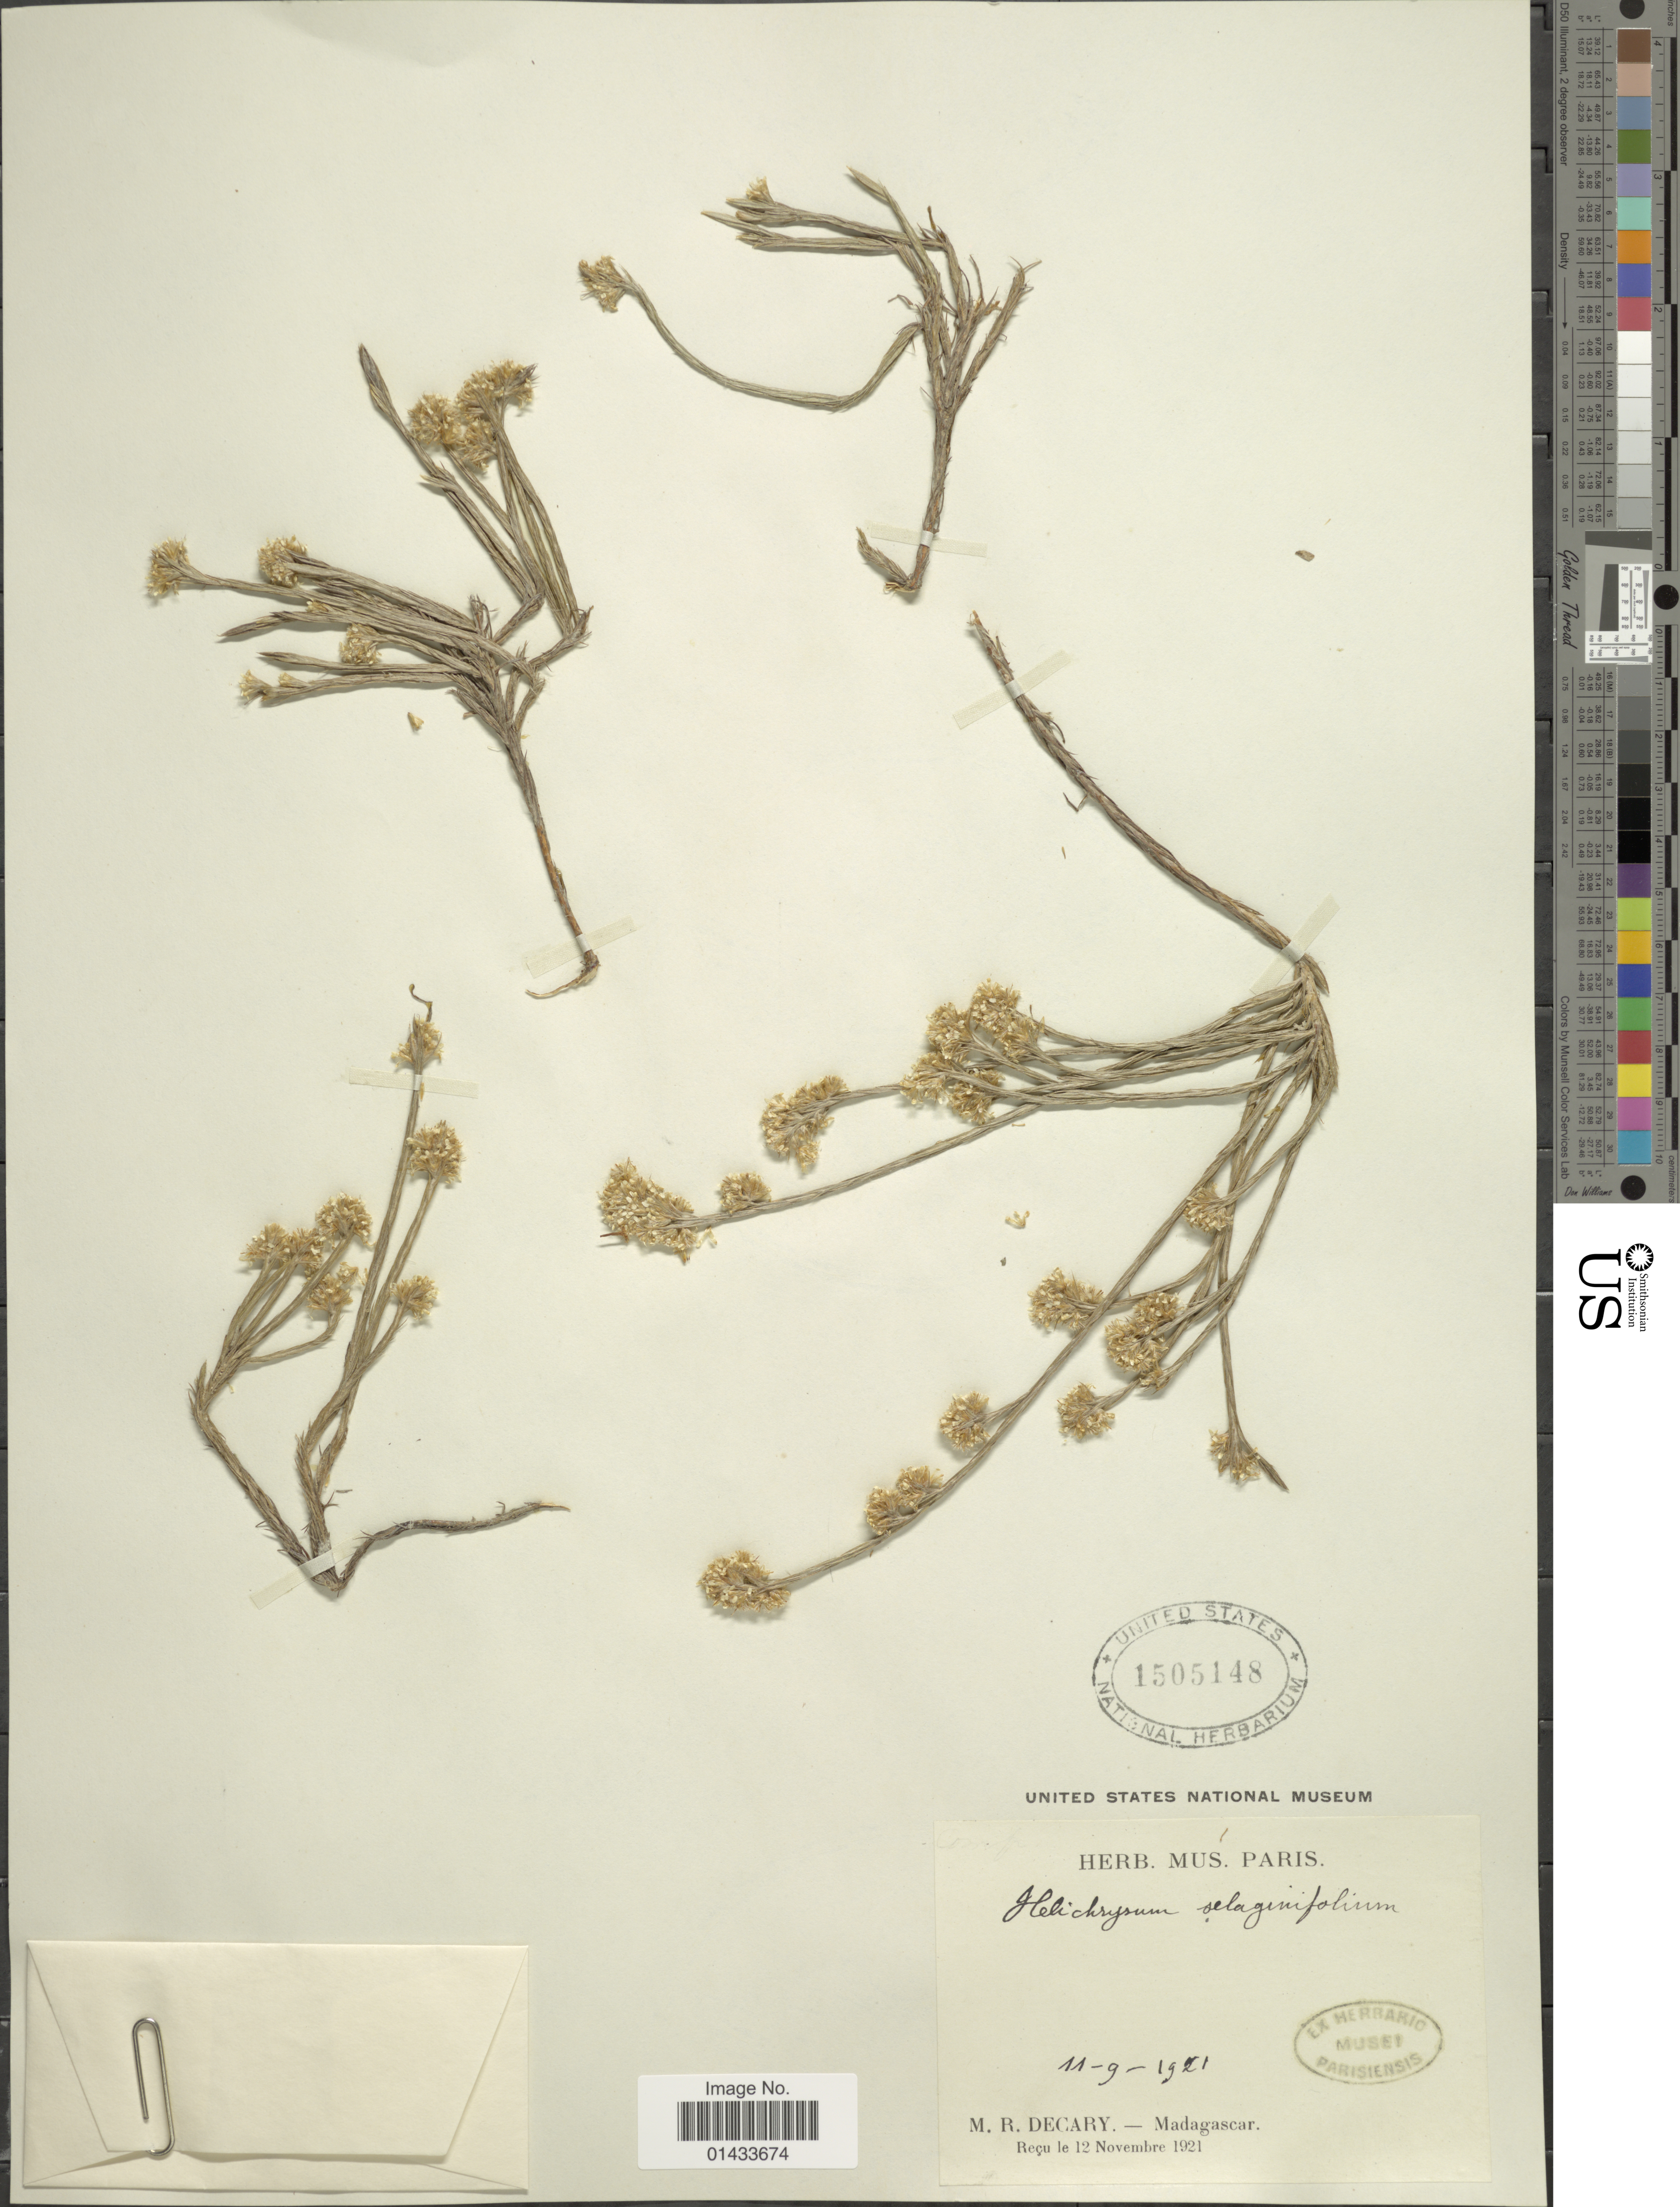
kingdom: Plantae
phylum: Tracheophyta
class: Magnoliopsida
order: Asterales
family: Asteraceae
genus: Helichrysum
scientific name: Helichrysum selaginoides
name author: F. Muell. ex Benth.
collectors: R. Decary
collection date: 1921-09-11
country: Madagascar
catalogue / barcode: US 1505148